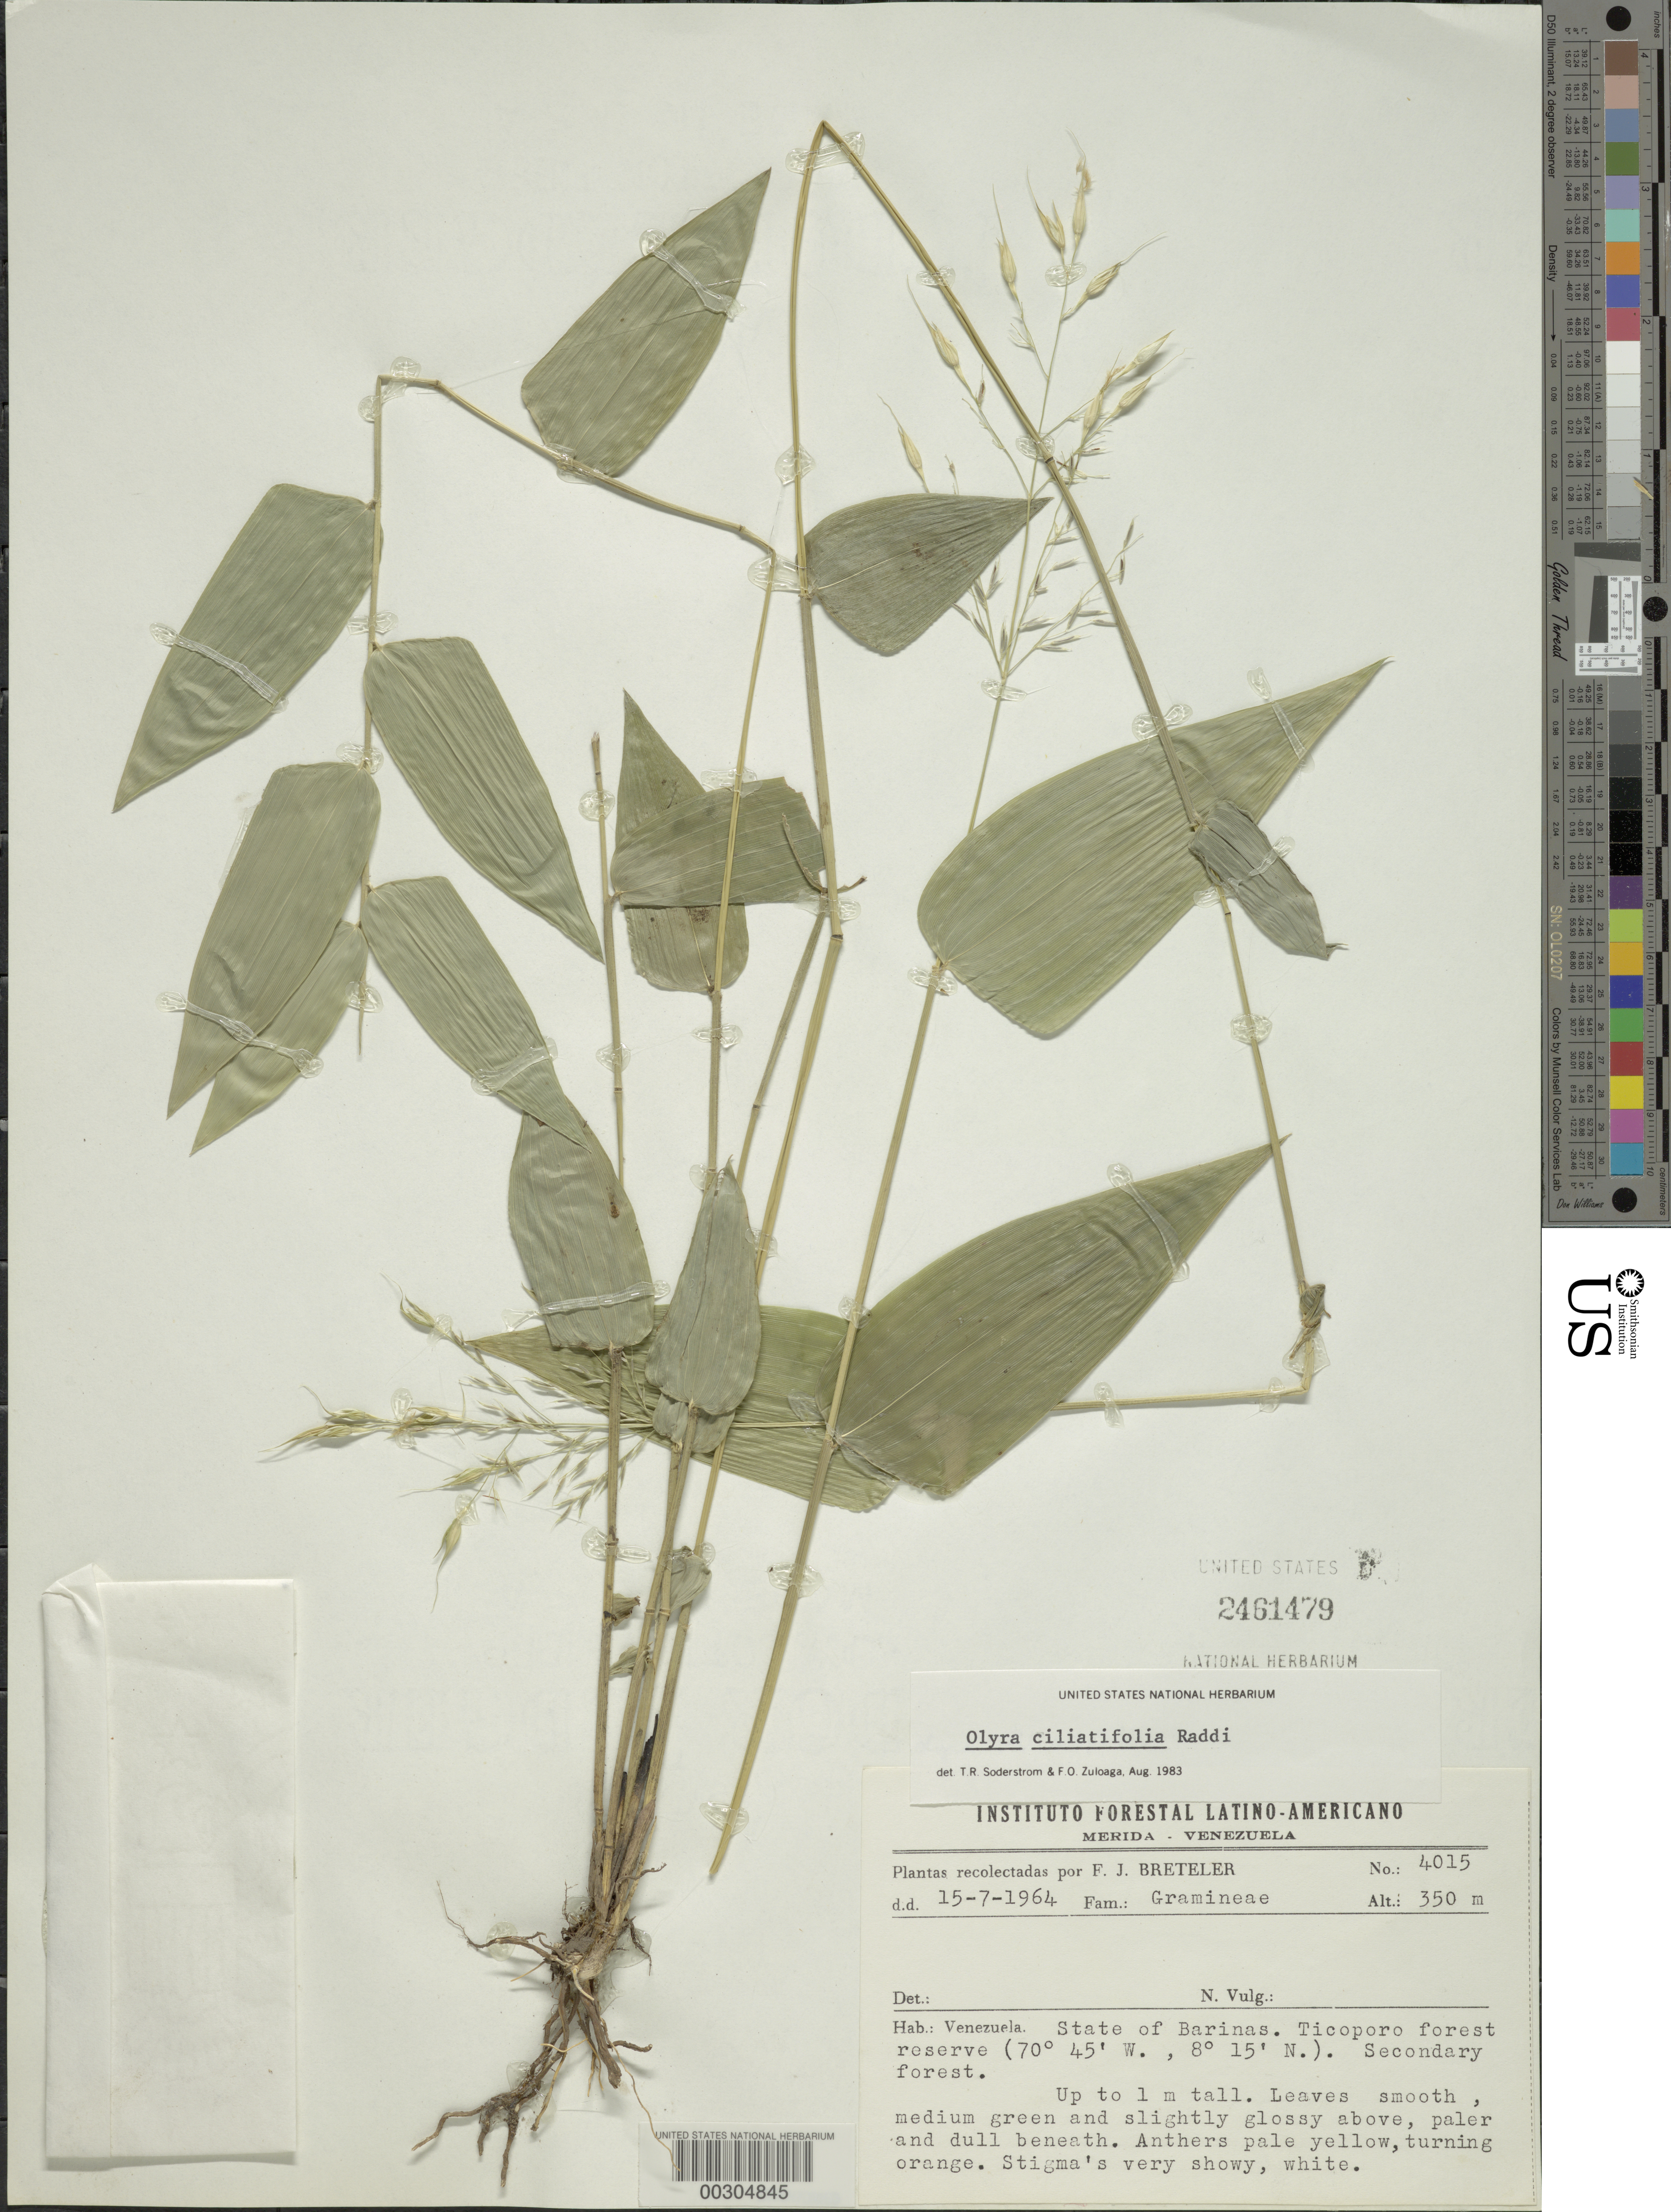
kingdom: Plantae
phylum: Tracheophyta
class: Liliopsida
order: Poales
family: Poaceae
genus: Olyra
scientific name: Olyra ciliatifolia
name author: Raddi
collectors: F. J. Breteler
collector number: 4015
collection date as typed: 15 Jul 1964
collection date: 1964-07-15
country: Venezuela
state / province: Barinas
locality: Ticoporo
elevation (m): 350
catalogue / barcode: US 2461479